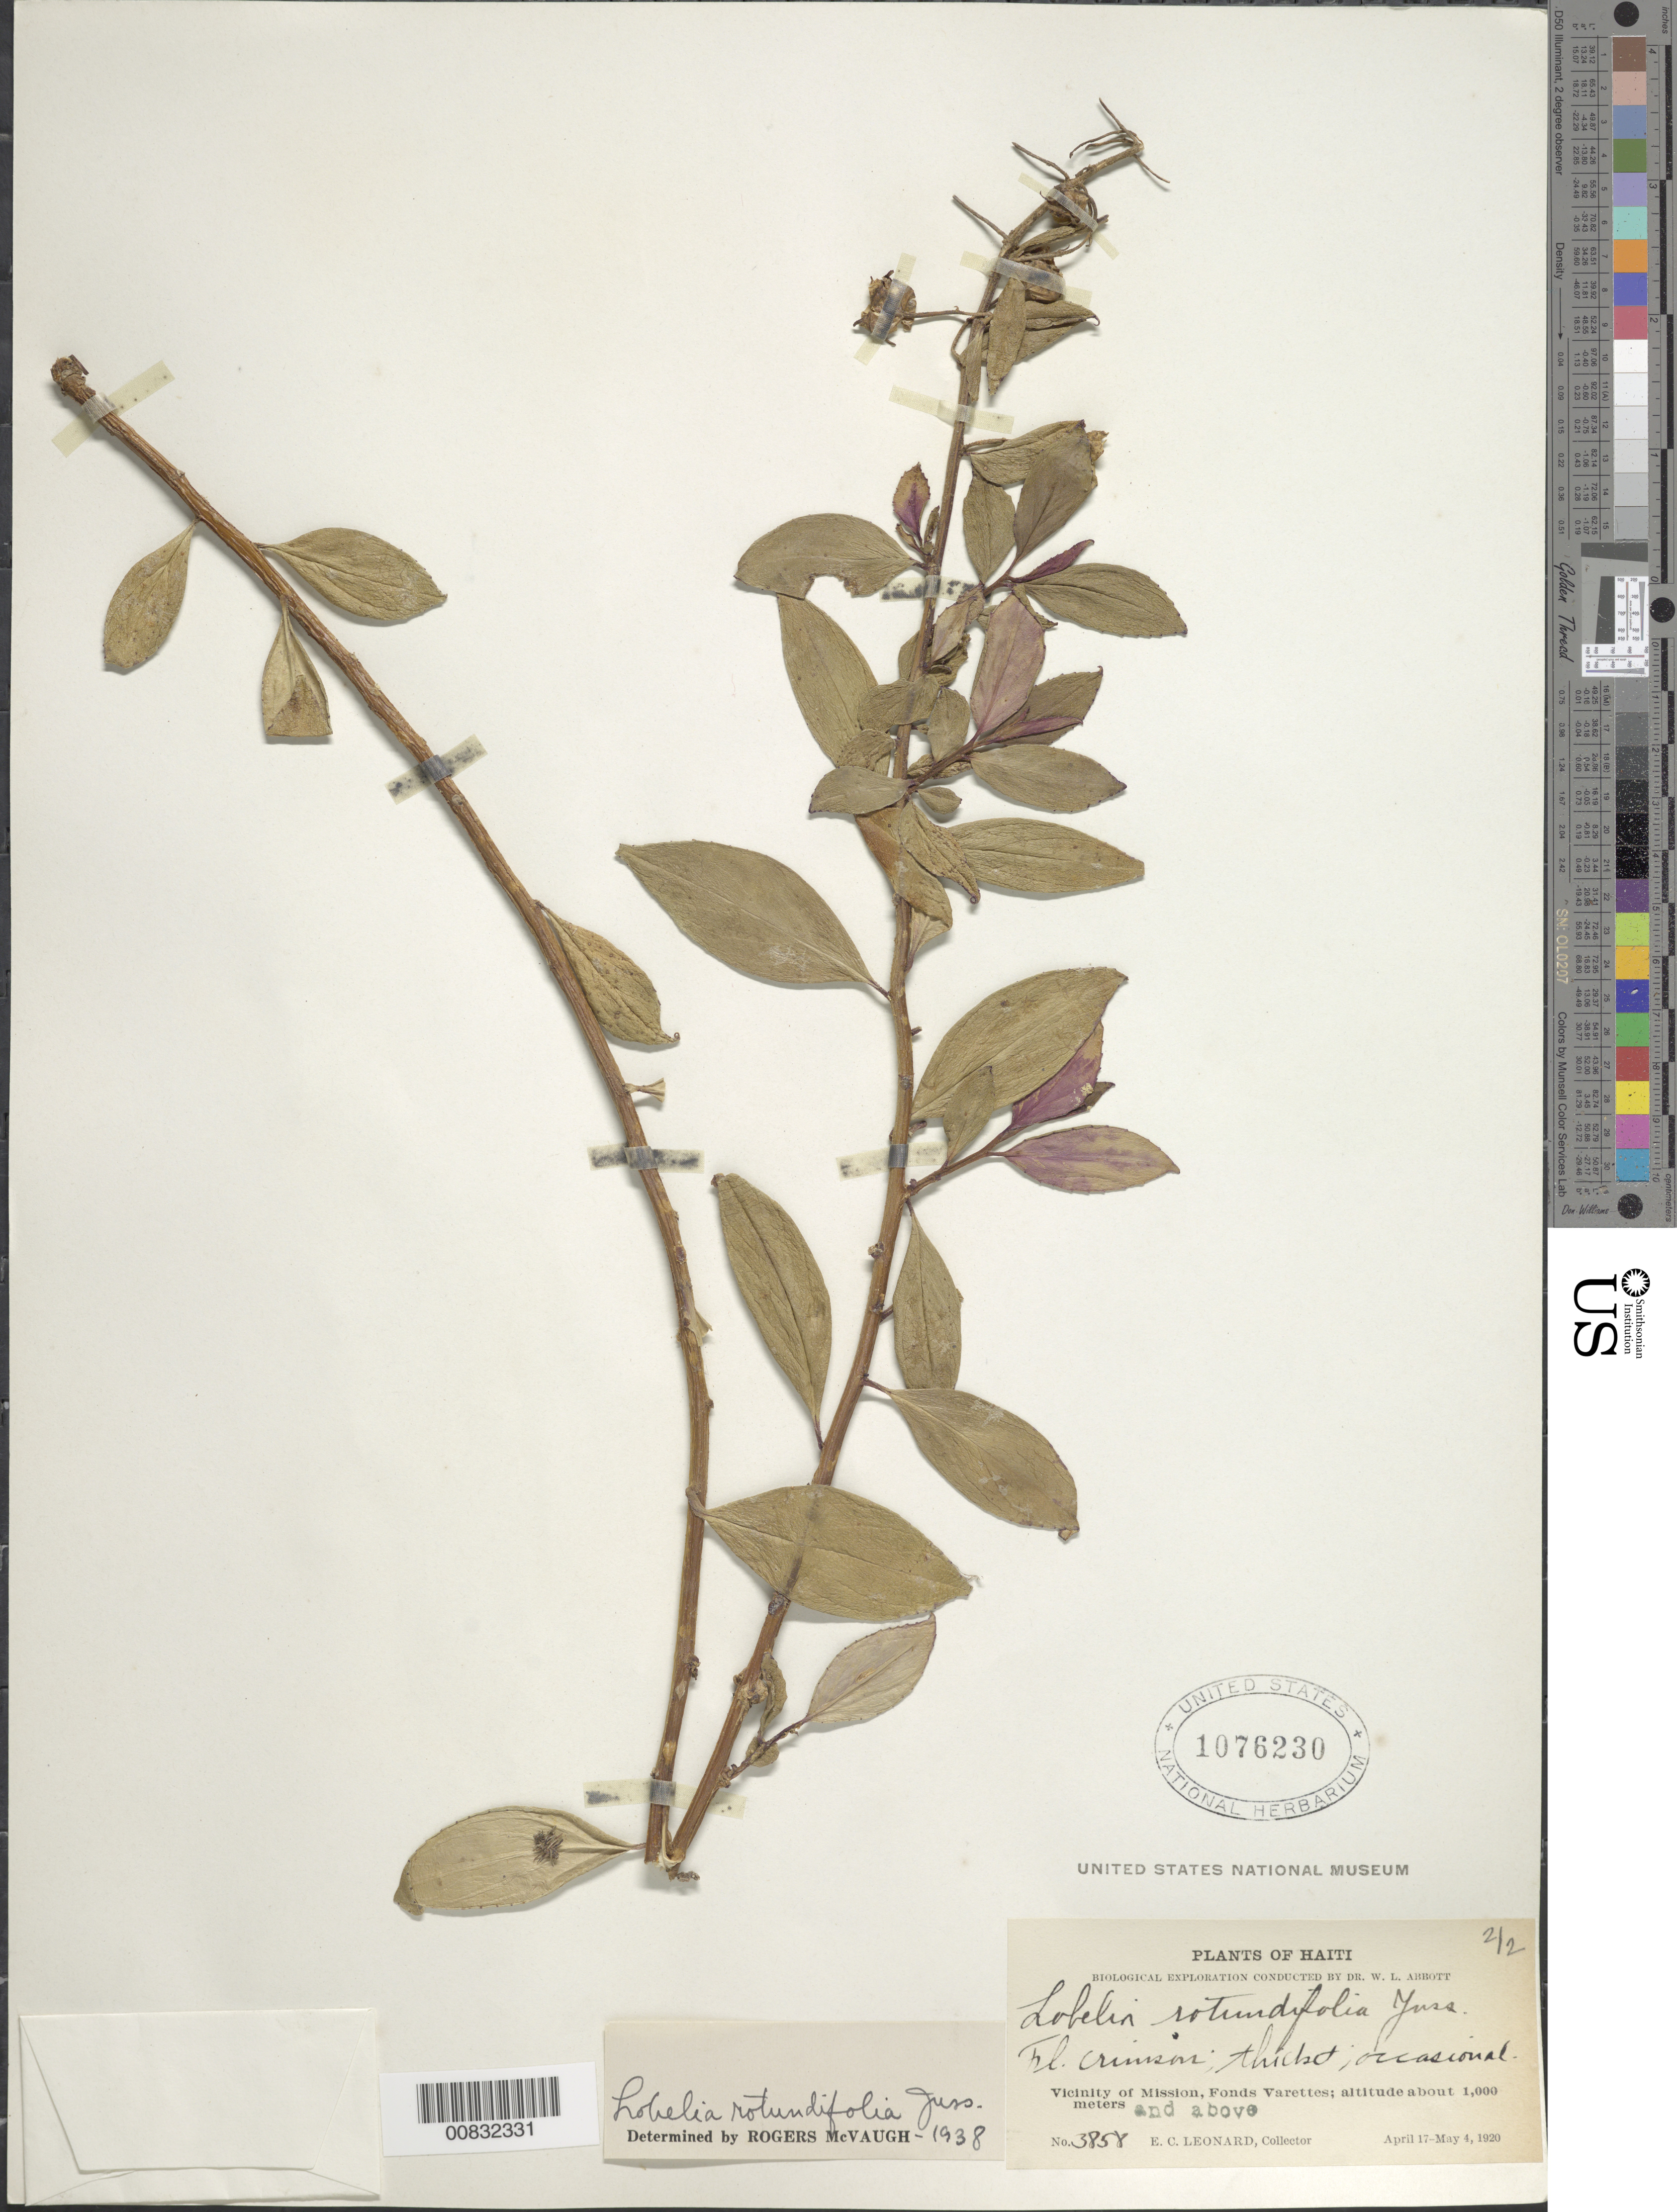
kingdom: Plantae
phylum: Tracheophyta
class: Magnoliopsida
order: Asterales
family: Campanulaceae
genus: Lobelia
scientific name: Lobelia rotundifolia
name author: Juss. ex A. DC.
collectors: E. C. Leonard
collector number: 3858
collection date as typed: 17 Apr 1920 to 04 May 1920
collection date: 1920-04-17/1920-05-04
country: Haiti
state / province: Ouest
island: Hispaniola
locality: Vicinity of Mission, Fond Verrettes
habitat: Thicket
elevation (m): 1000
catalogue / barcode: US 1076230